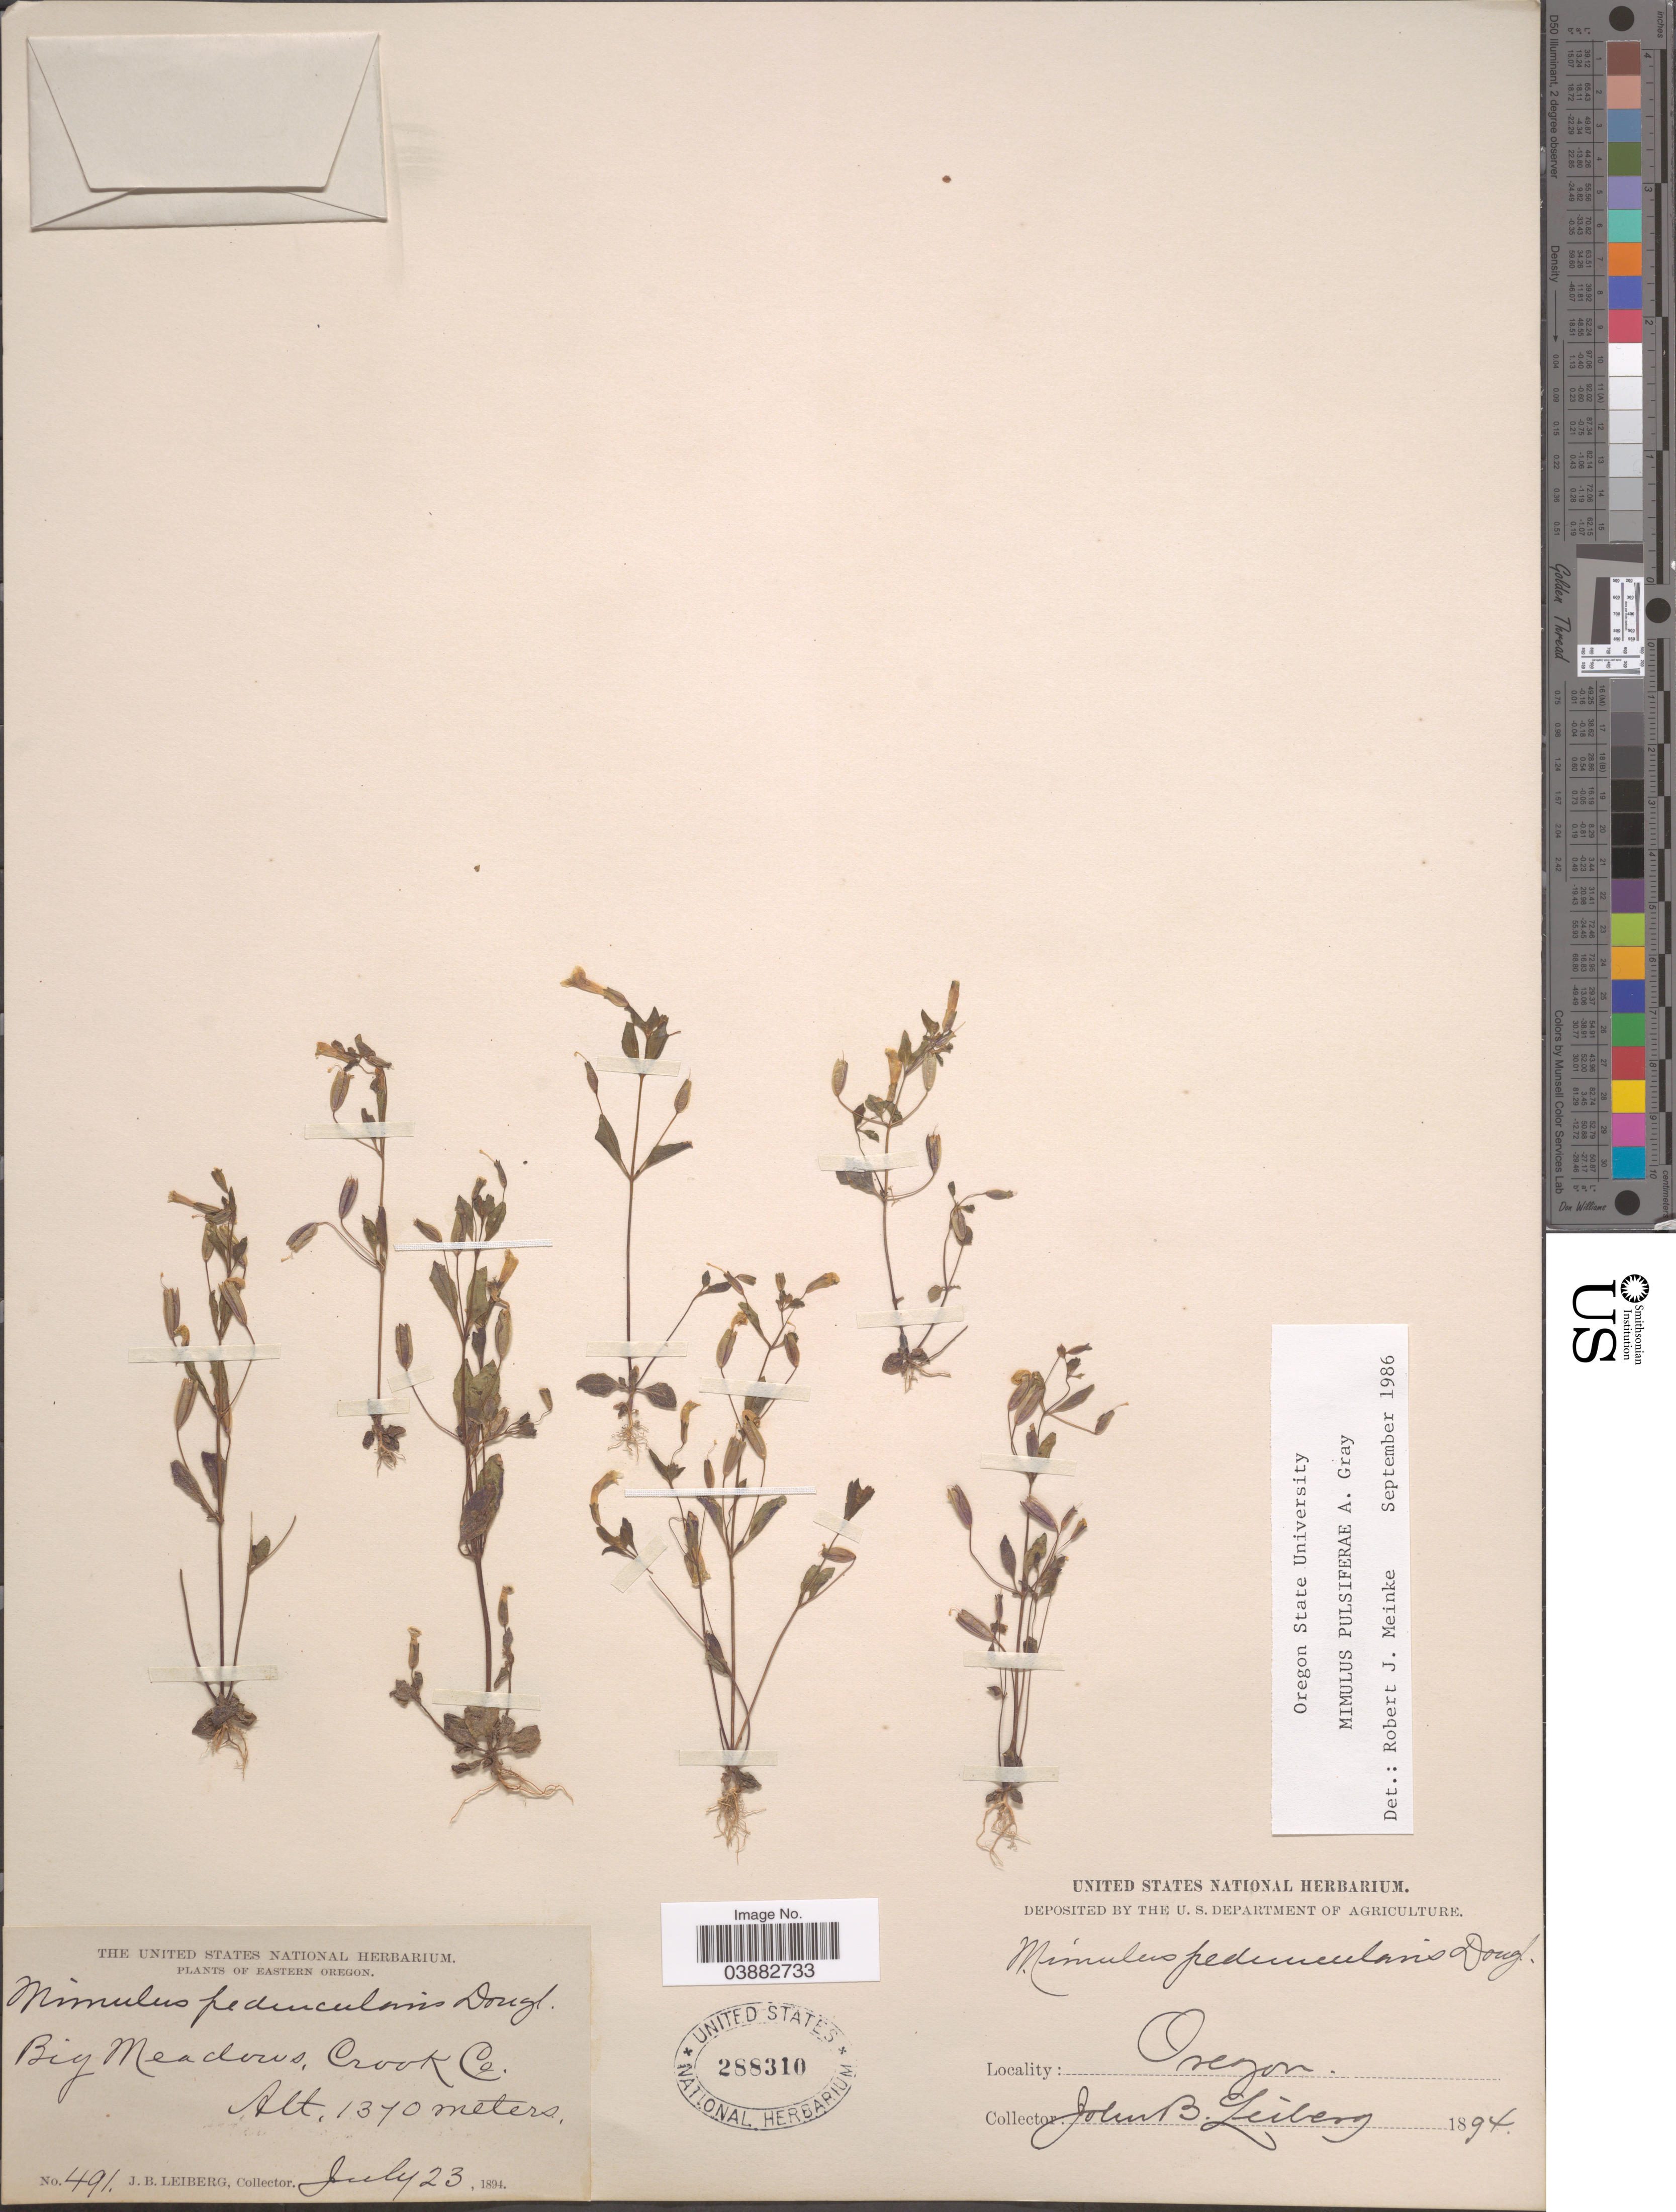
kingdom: Plantae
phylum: Tracheophyta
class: Magnoliopsida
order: Lamiales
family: Phrymaceae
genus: Mimulus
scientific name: Mimulus pulsiferae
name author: A. Gray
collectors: J. B. Leiberg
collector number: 491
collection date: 1894-07-23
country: United States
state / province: Oregon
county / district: Crook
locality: Eastern Oregon. Big Meadows, Crook Co.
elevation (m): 1370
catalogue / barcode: US 288310